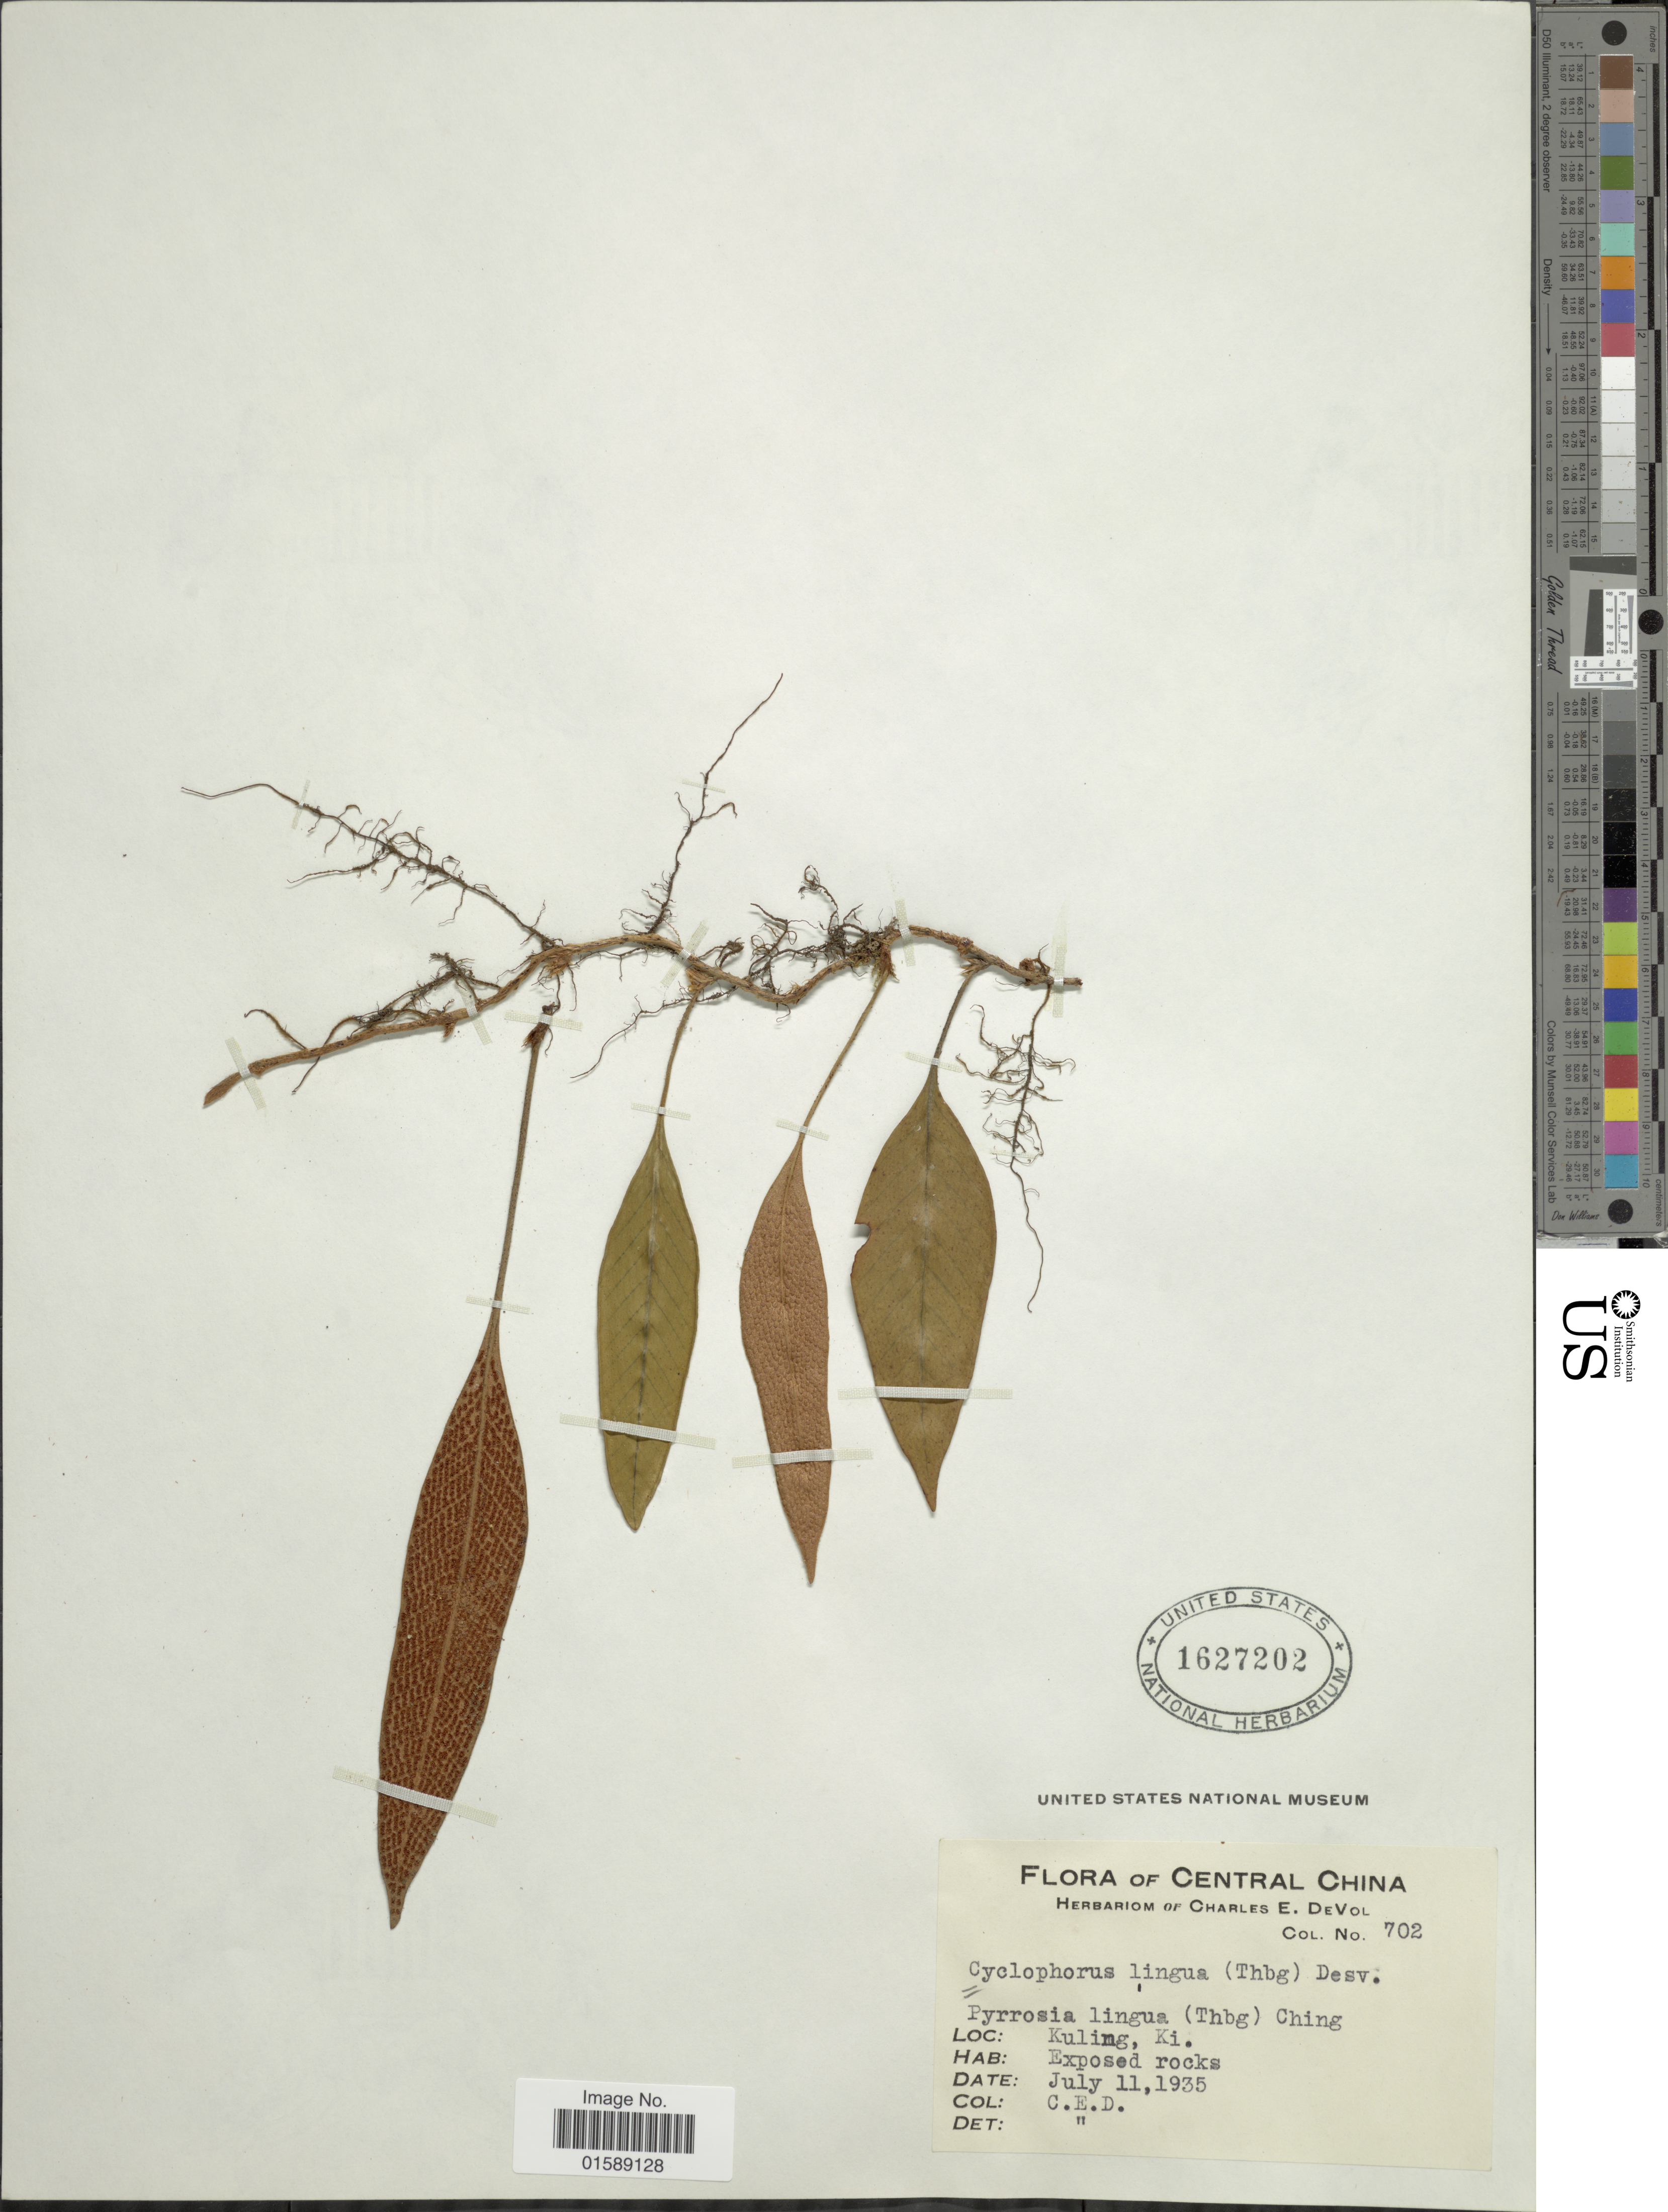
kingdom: Plantae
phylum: Tracheophyta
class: Polypodiopsida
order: Polypodiales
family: Polypodiaceae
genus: Pyrrosia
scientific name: Pyrrosia lingua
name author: (Thurb.) Farw.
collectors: C. E. De Vol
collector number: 702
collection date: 1935-07-11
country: China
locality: Central China. Kuling, Ki.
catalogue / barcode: US 1627202